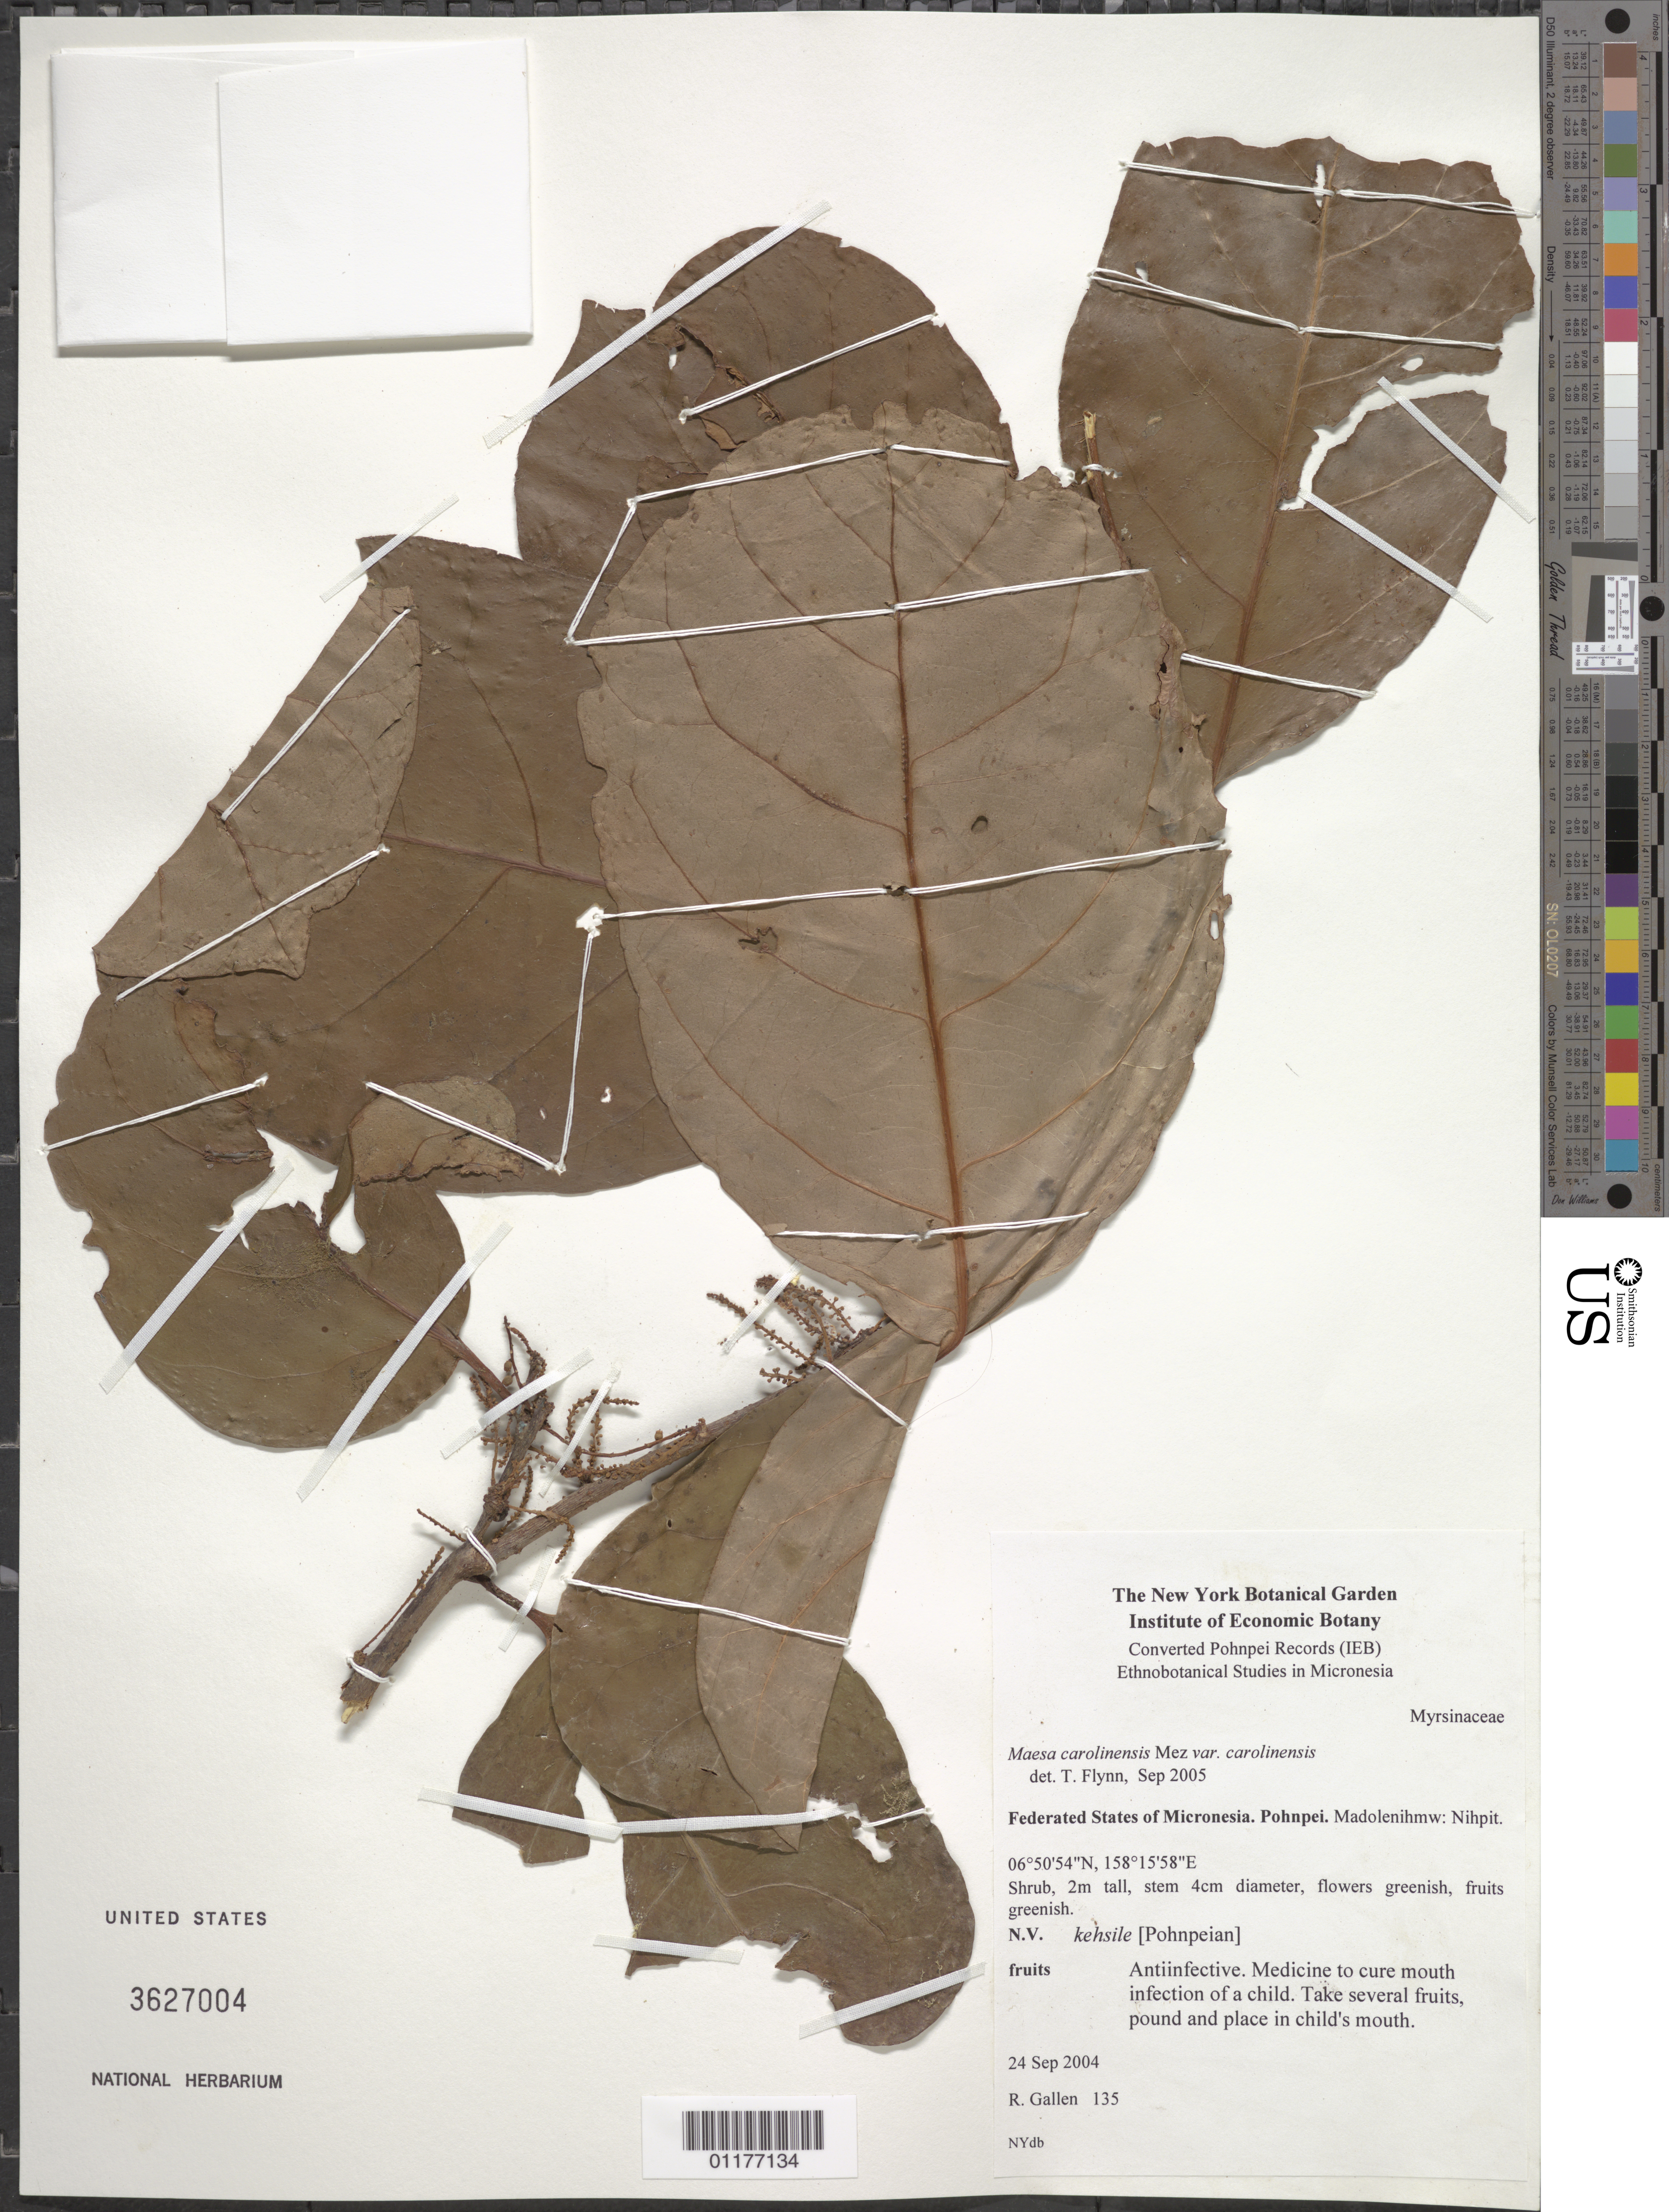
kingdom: Plantae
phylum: Tracheophyta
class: Magnoliopsida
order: Ericales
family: Primulaceae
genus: Maesa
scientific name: Maesa carolinensis var. carolinensis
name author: Mez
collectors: R. Gallen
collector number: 135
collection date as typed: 24 Sep 2003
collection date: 2003-09-24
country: Micronesia, Federated States of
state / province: Pohnpei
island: Pohnpei [Ponape]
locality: Nihpit, Madolenihmw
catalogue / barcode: US 3627004